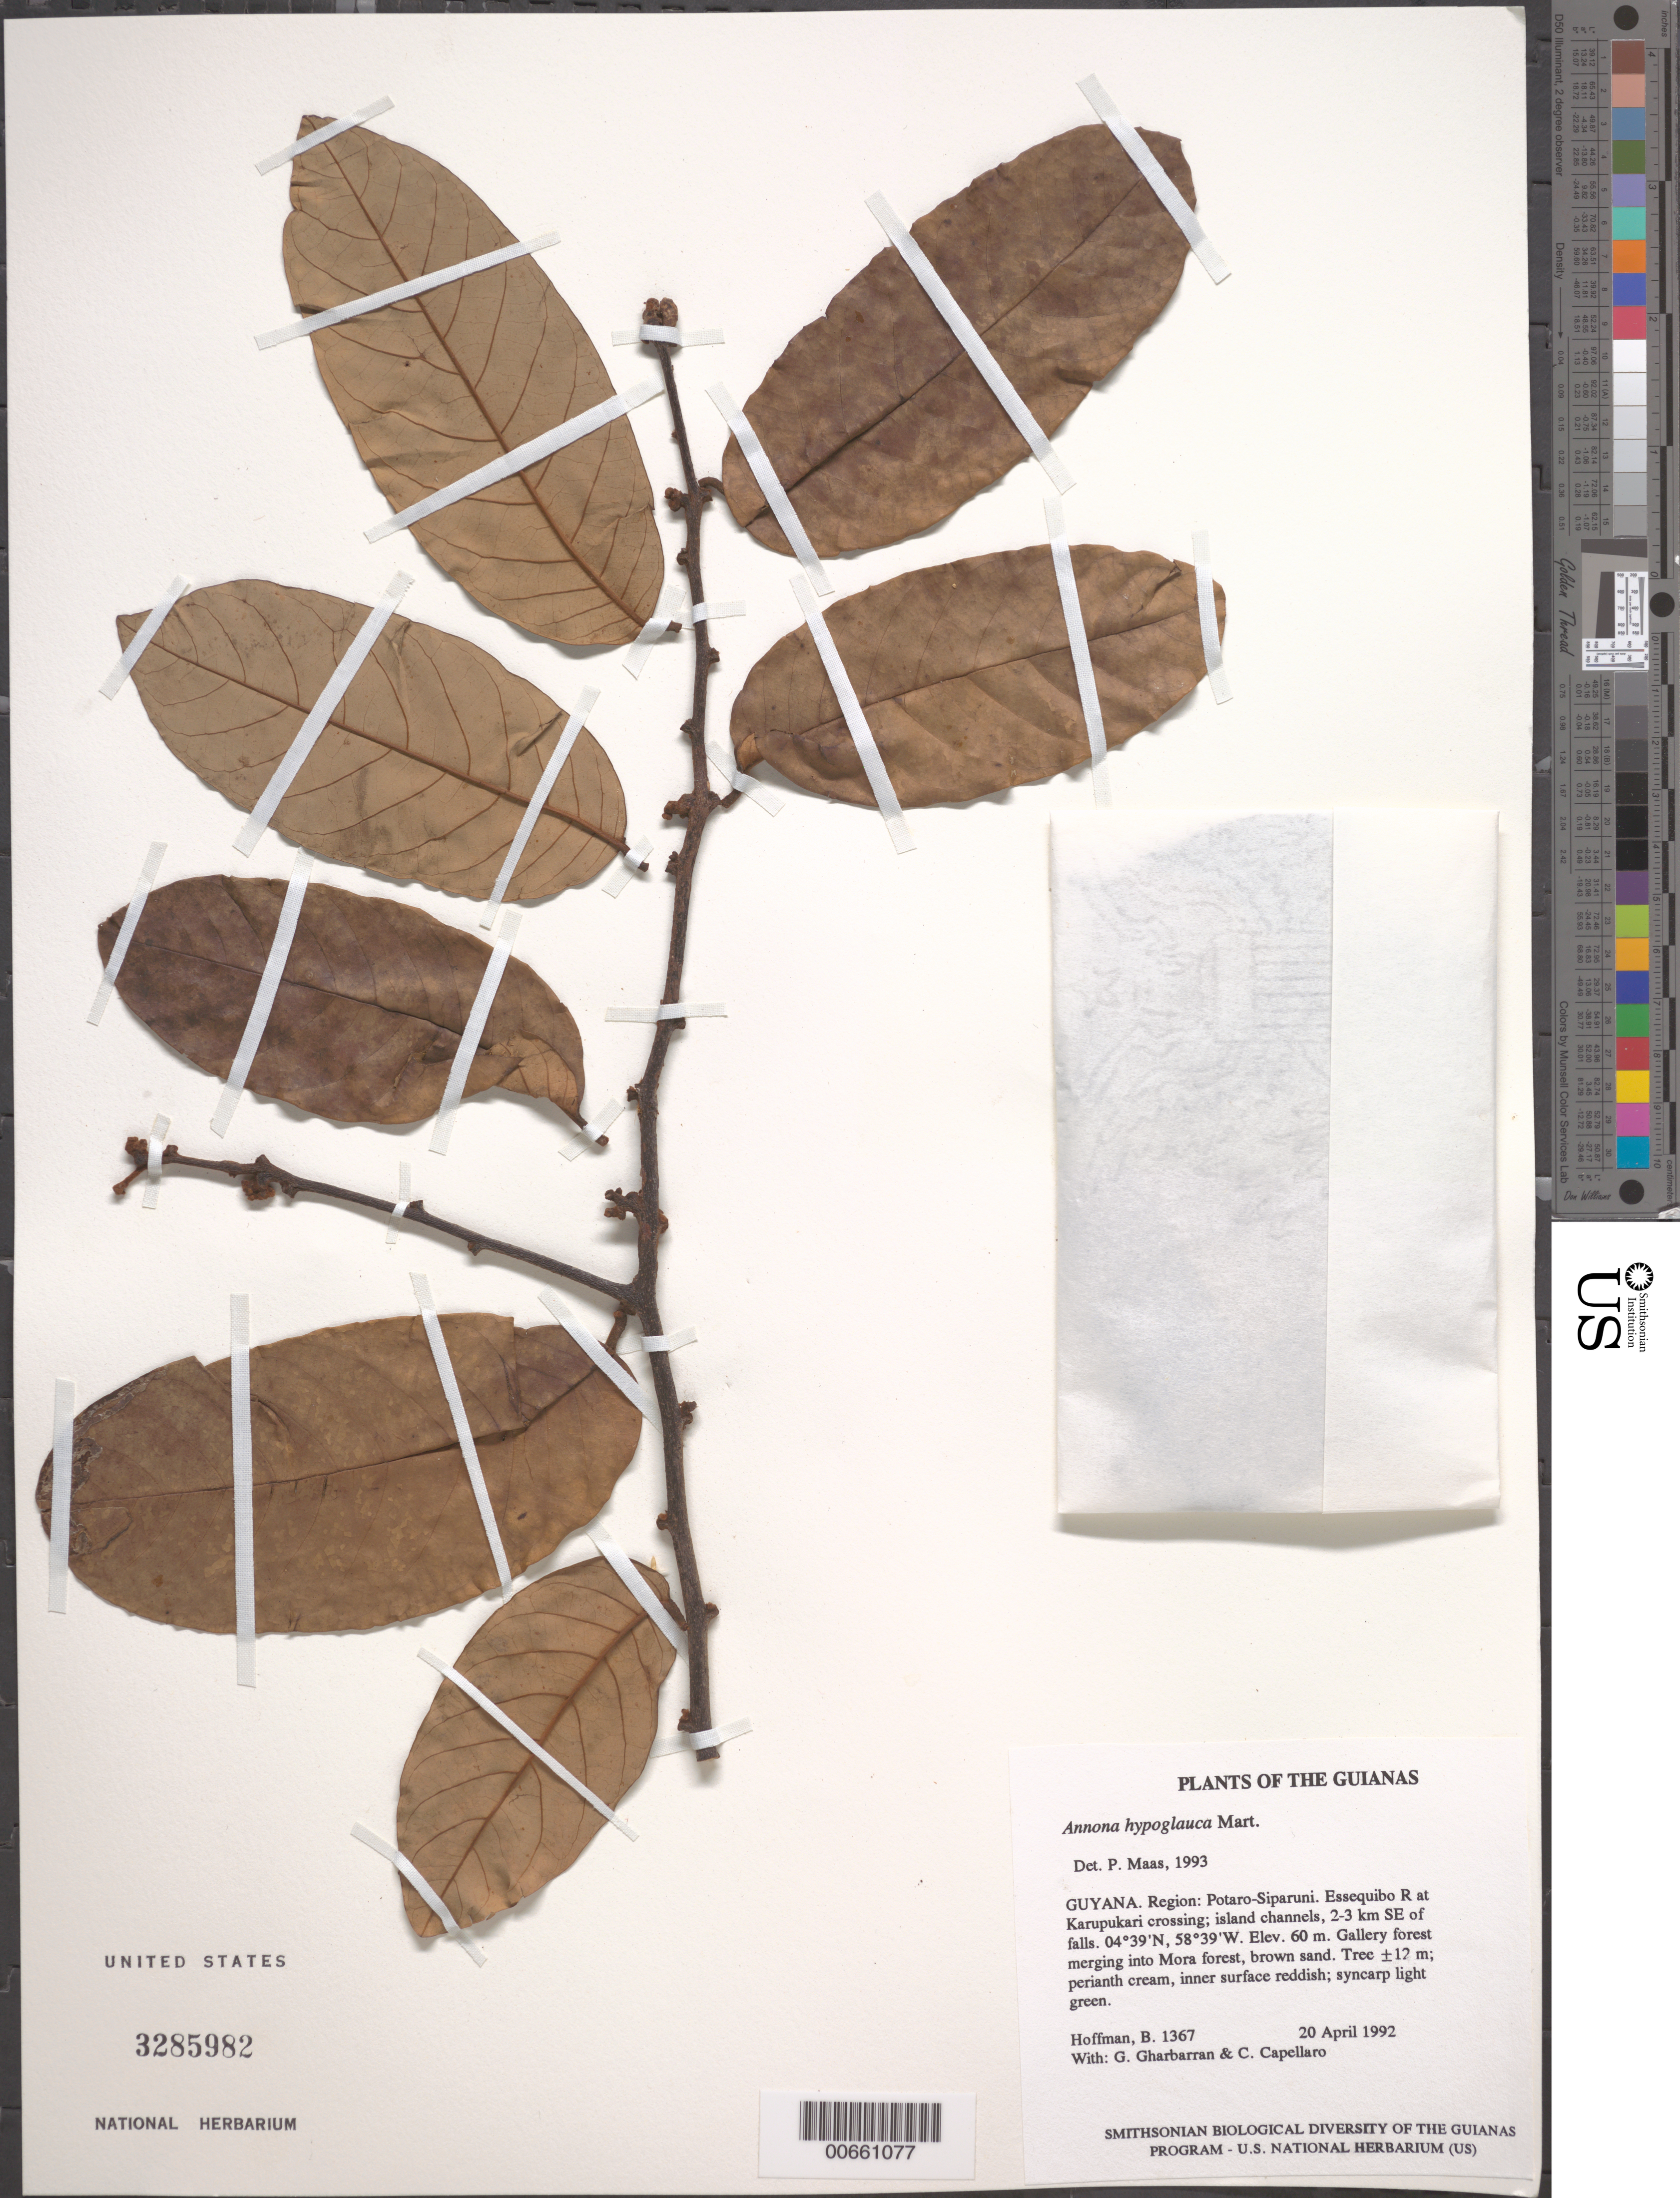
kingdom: Plantae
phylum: Tracheophyta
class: Magnoliopsida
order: Magnoliales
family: Annonaceae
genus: Annona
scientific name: Annona hypoglauca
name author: Mart.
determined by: Maas, Paul J. M.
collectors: B. Hoffman, G. Gharbarran & C. Capellaro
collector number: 1367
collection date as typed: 20 April 1992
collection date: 1992-04-20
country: Guyana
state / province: Potaro-Siparuni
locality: Essequibo River at Karupukari crossing; island channels, 2-3 km SE of falls. Iwokrama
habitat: Gallery forest merging into Mora forest, brown sand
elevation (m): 60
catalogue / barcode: US 3285982